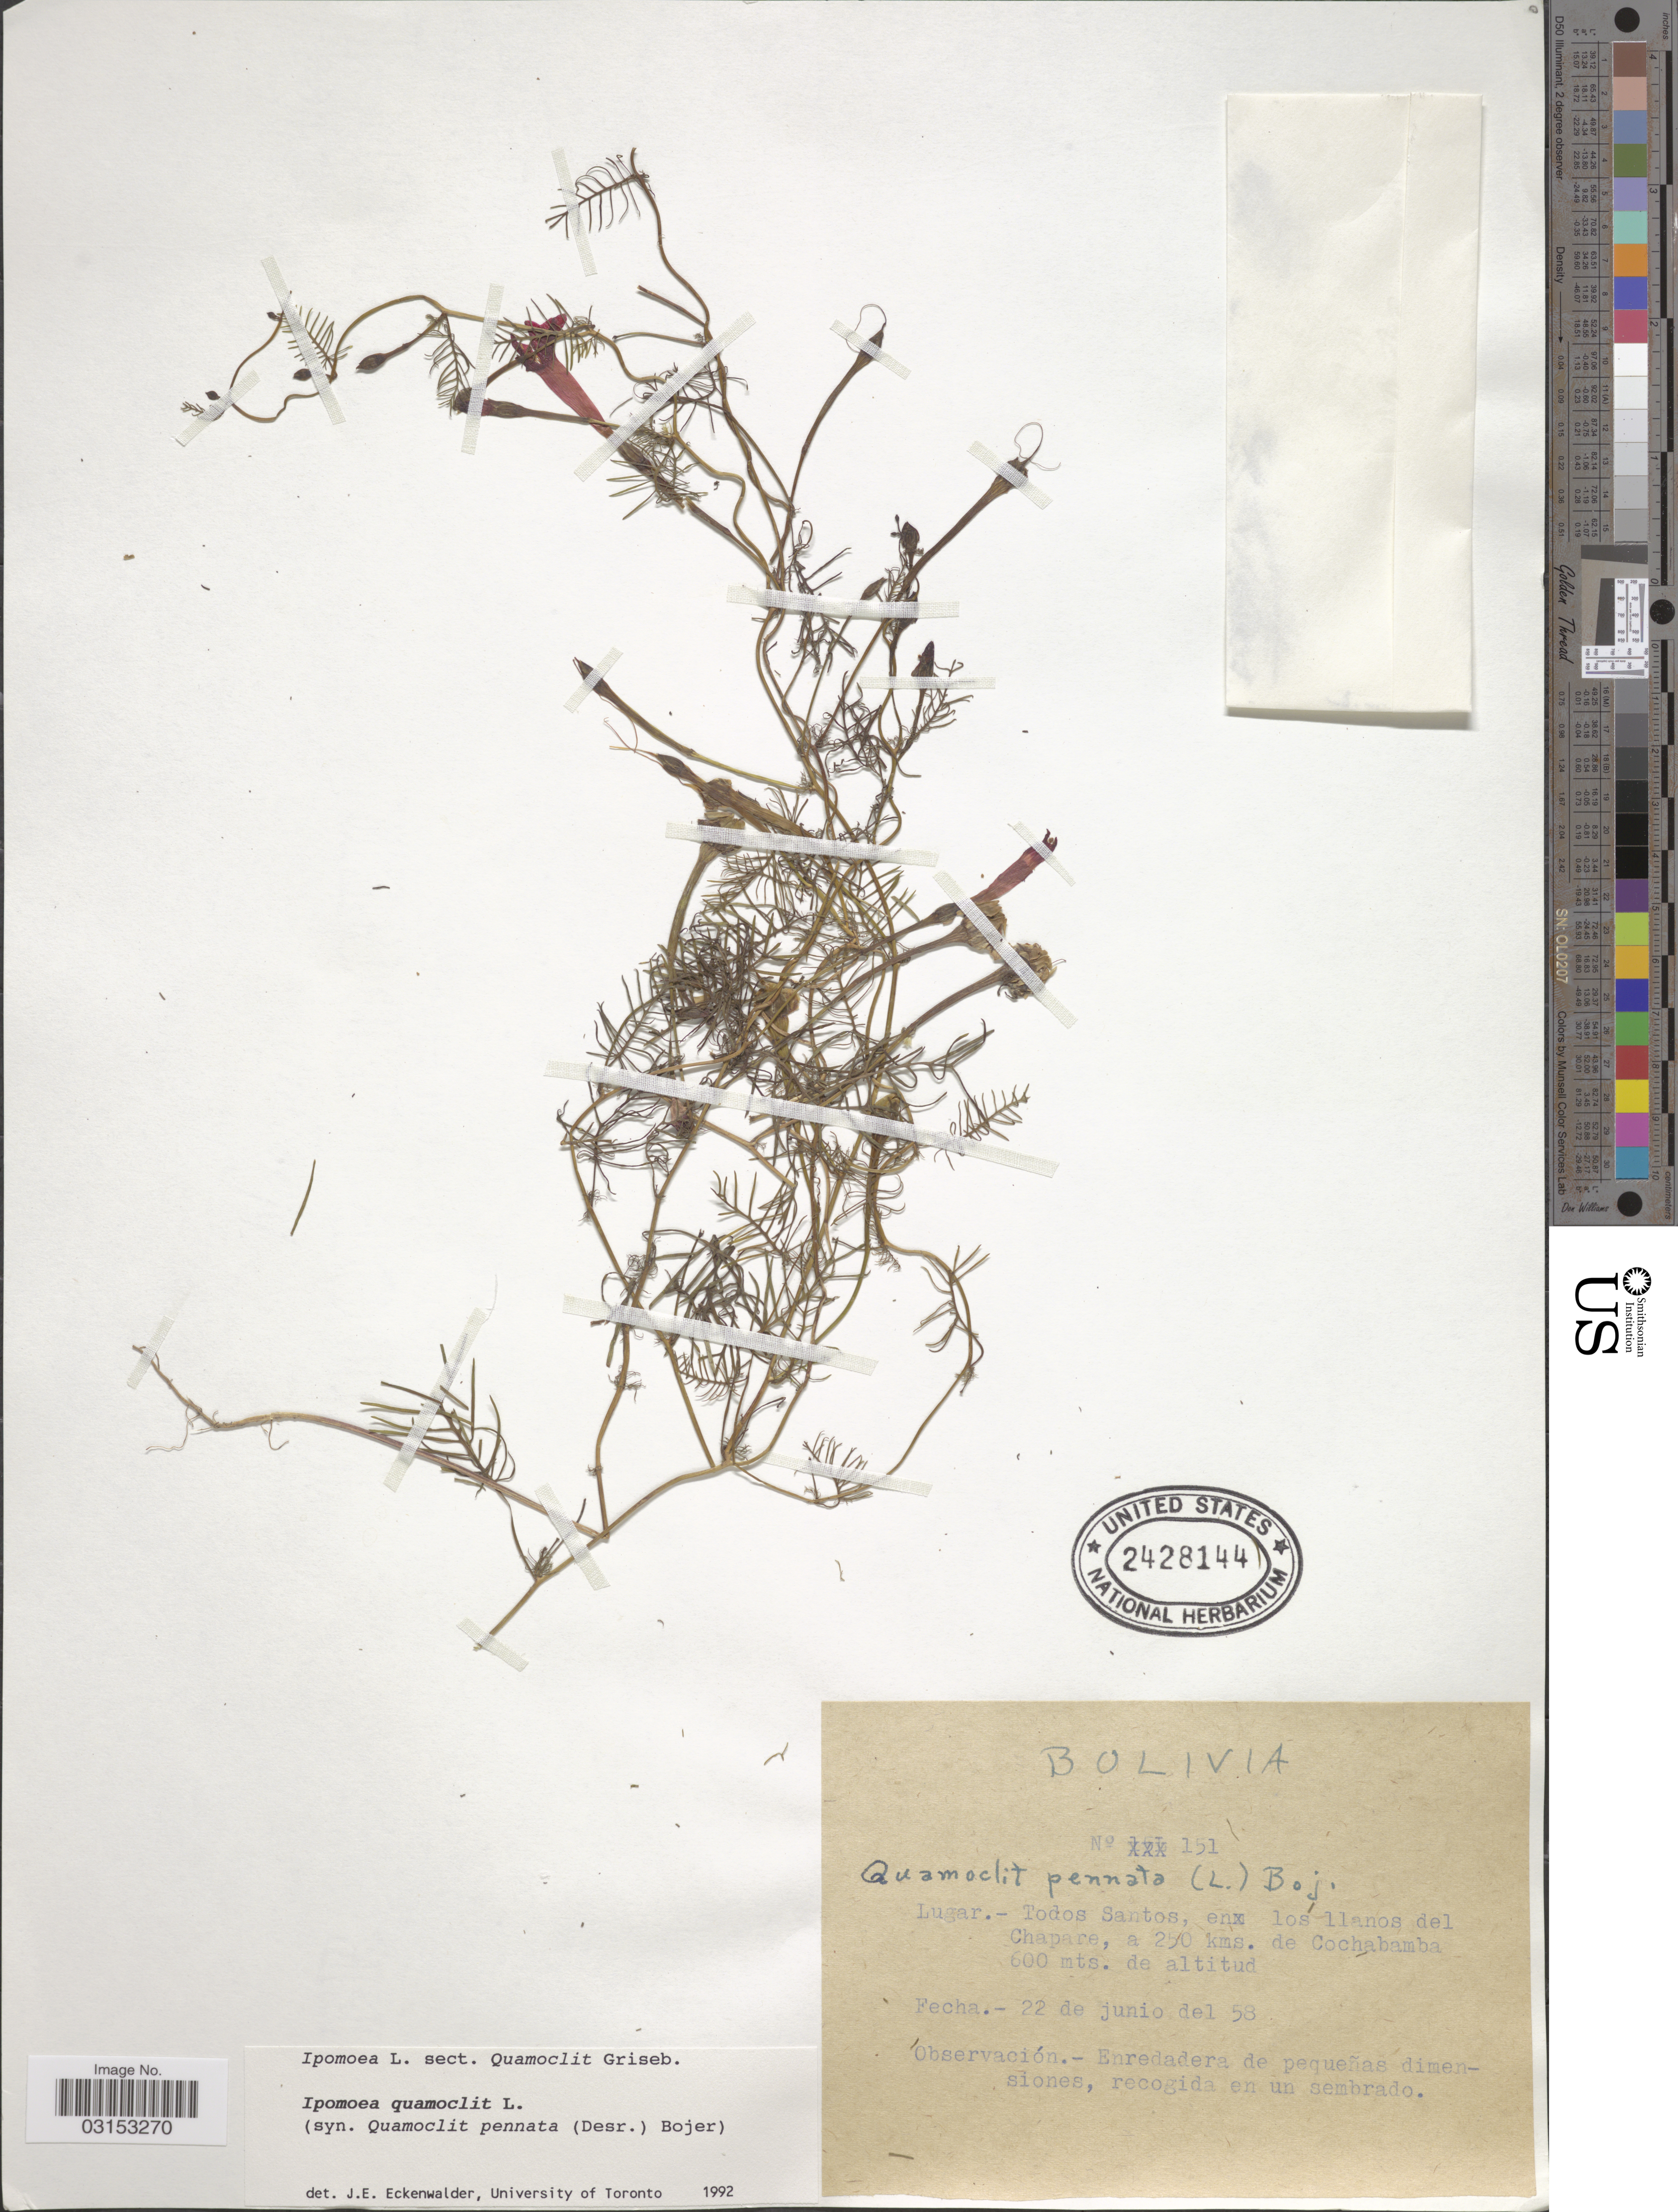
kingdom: Plantae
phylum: Tracheophyta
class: Magnoliopsida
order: Solanales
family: Convolvulaceae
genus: Ipomoea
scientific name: Ipomoea quamoclit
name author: L.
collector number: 151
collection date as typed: Transcribed d/m/y: 22/6/58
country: Bolivia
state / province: Cochabamba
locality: Todos Santos, en los llanos del Chapare, a 250 kms. de Cochabamba.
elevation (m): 600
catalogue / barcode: US 2428144